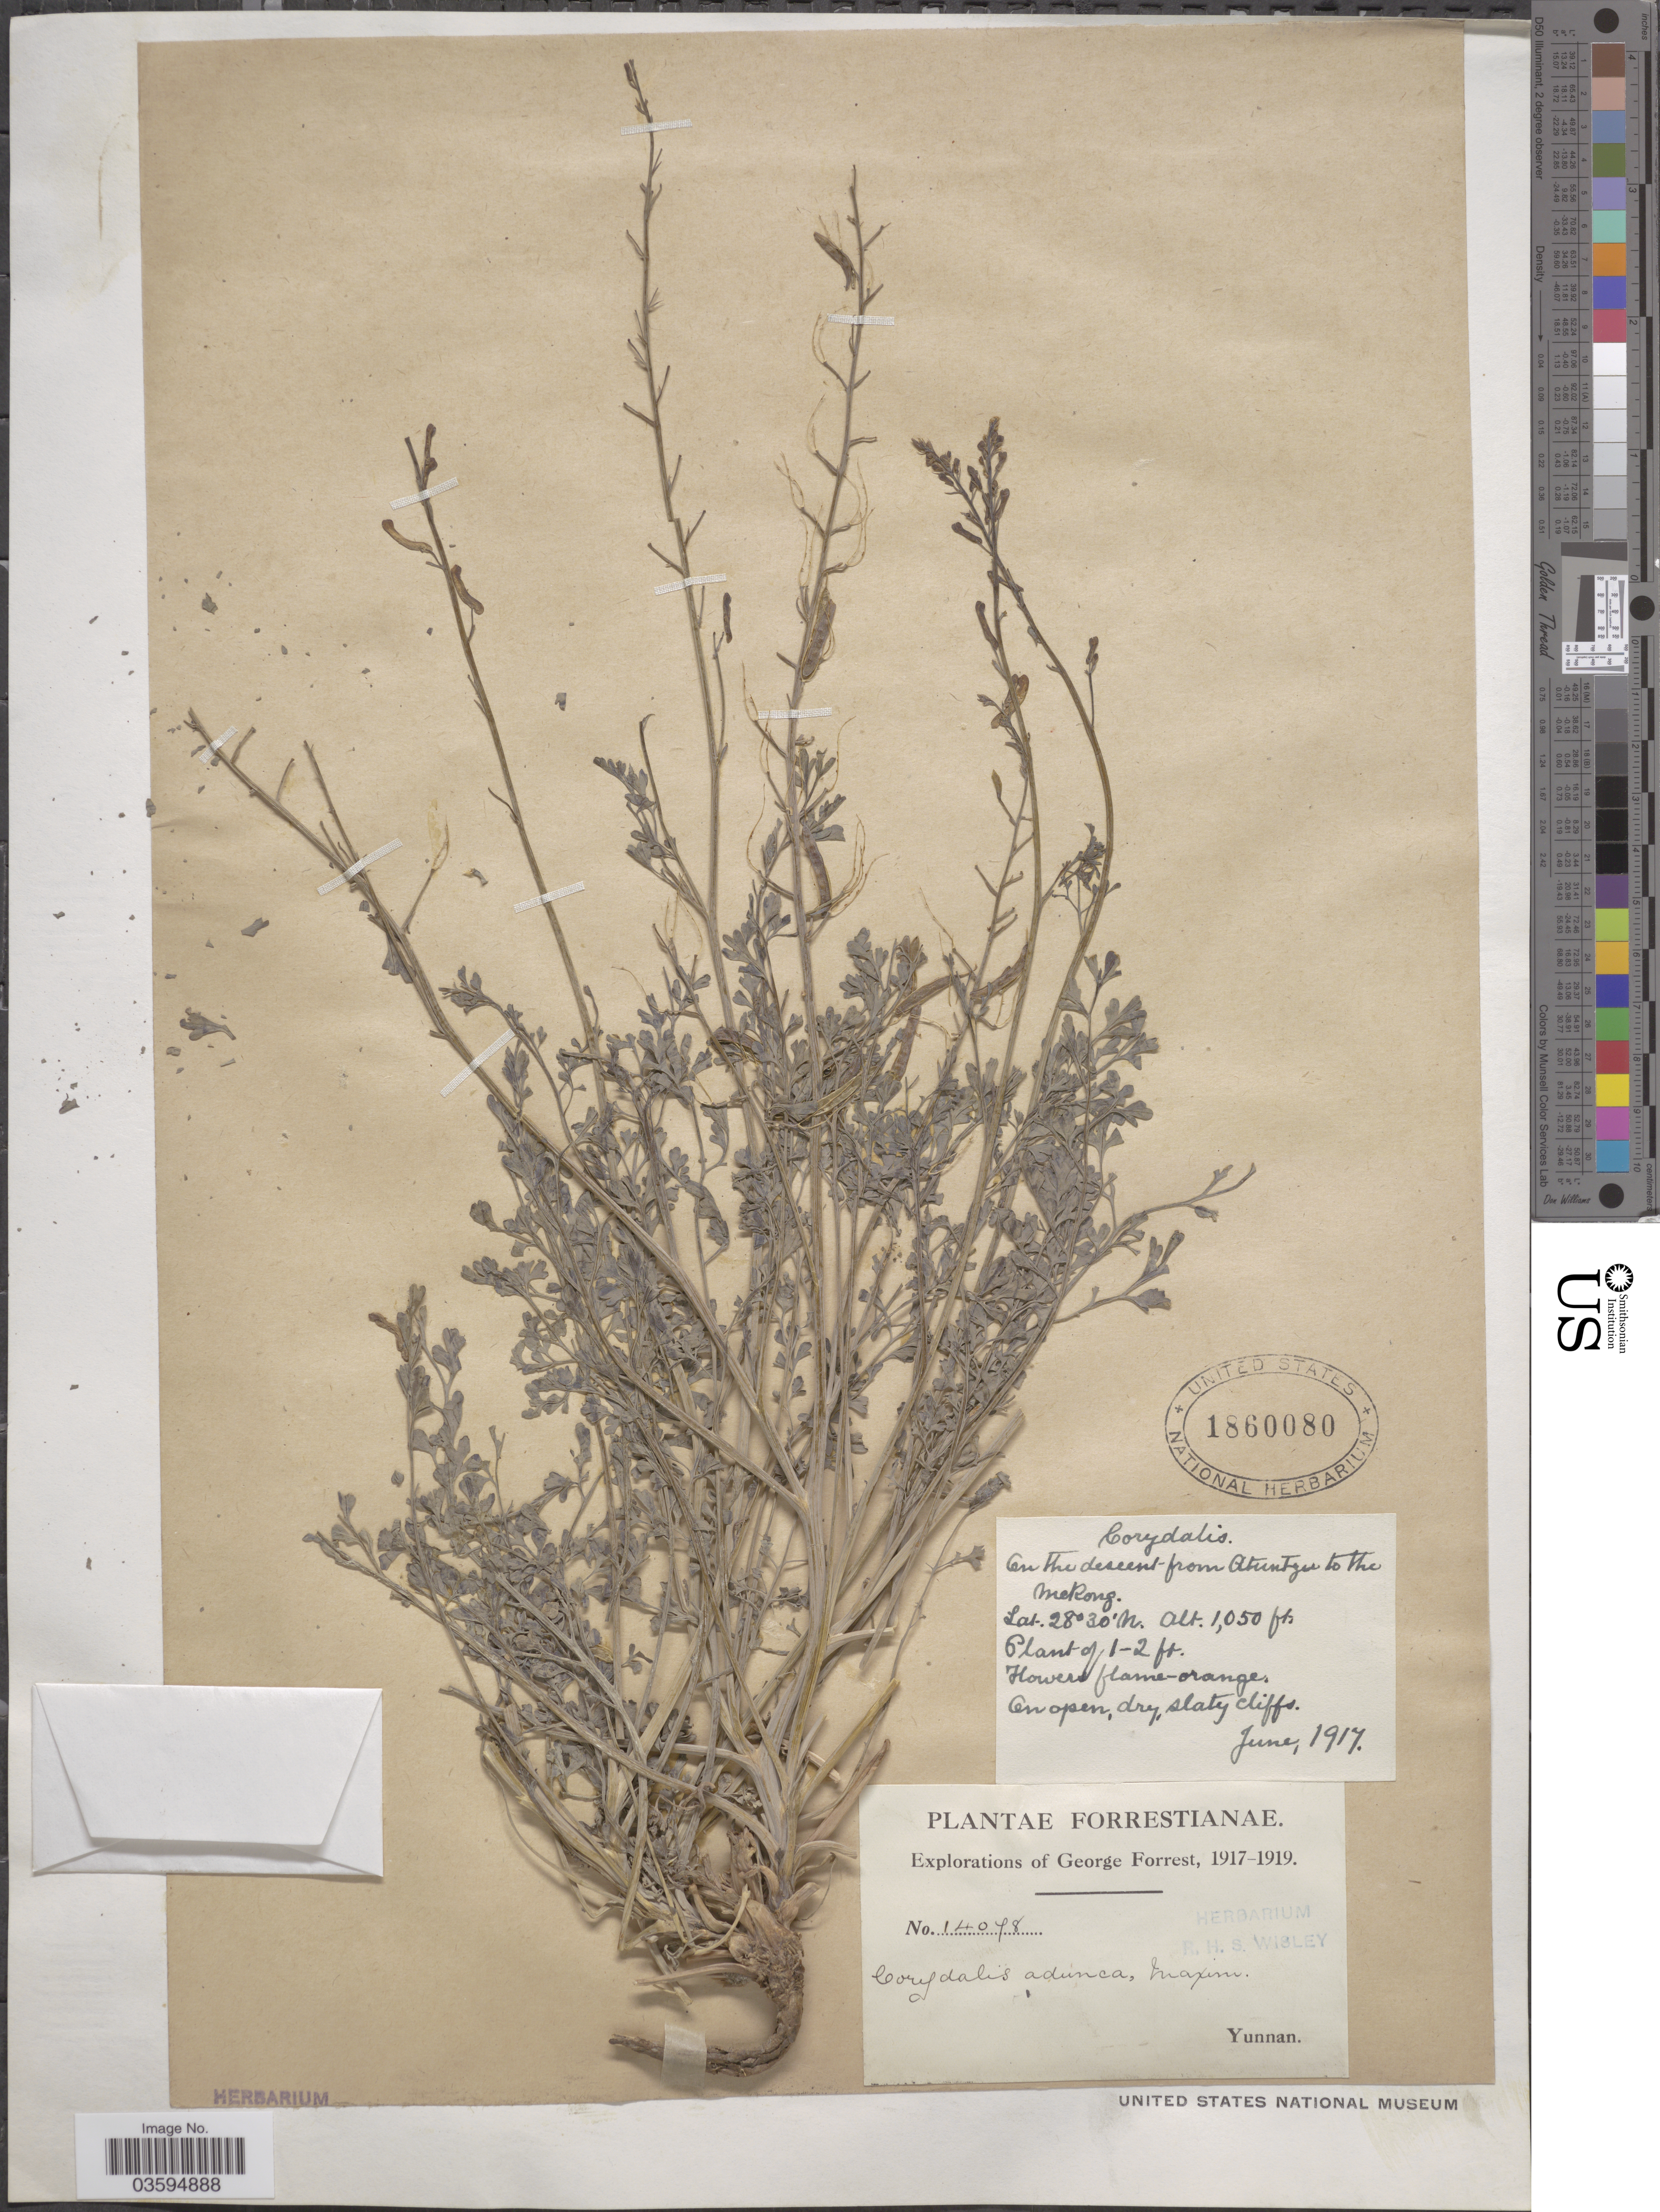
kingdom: Plantae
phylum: Tracheophyta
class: Magnoliopsida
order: Ranunculales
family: Papaveraceae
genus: Corydalis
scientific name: Corydalis adunca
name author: Maxim.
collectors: G. Forrest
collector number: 14078*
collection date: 1917-06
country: China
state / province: Yunnan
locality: On the descent from Atuntze to the Mekong.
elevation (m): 320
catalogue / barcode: US 1860080